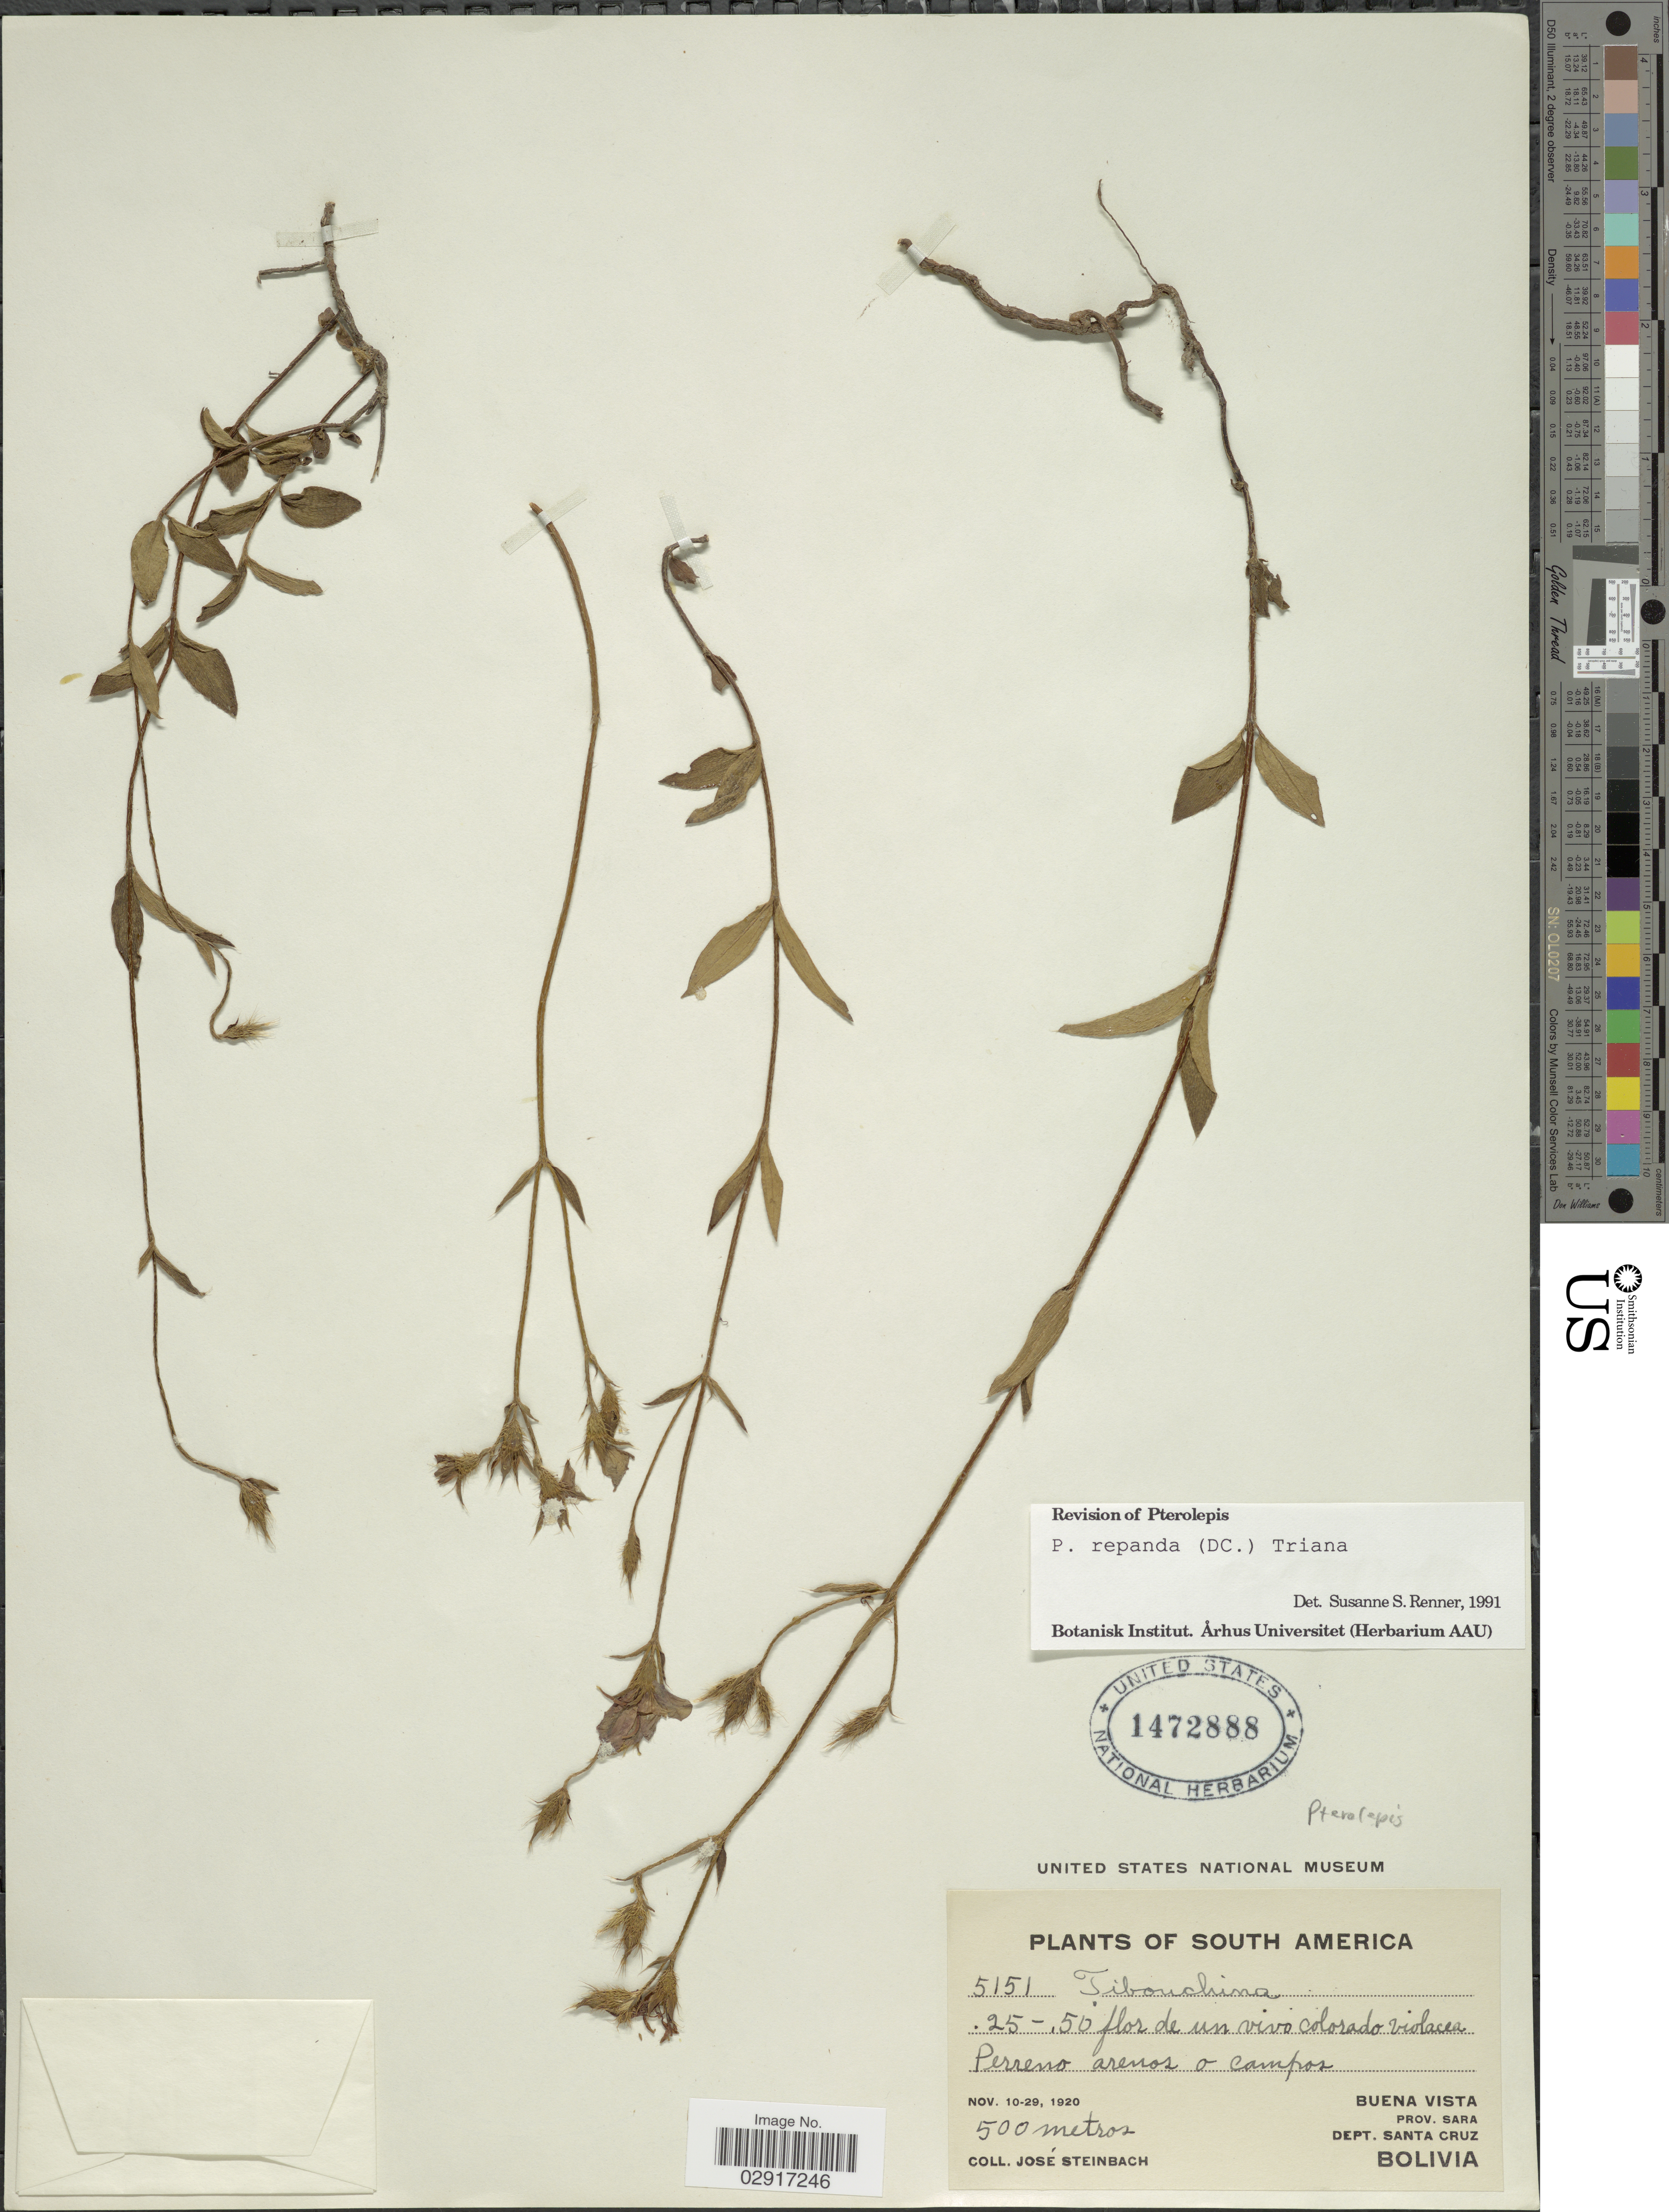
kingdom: Plantae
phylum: Tracheophyta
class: Magnoliopsida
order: Myrtales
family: Melastomataceae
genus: Pterolepis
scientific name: Pterolepis repanda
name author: (DC.) Triana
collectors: J. Steinbach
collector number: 5151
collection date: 1920-11-10/1920-11-29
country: Bolivia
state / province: Santa Cruz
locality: Buena Vista, Prov. Sara. Dept. Santa Cruz.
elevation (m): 500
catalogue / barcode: US 1472888